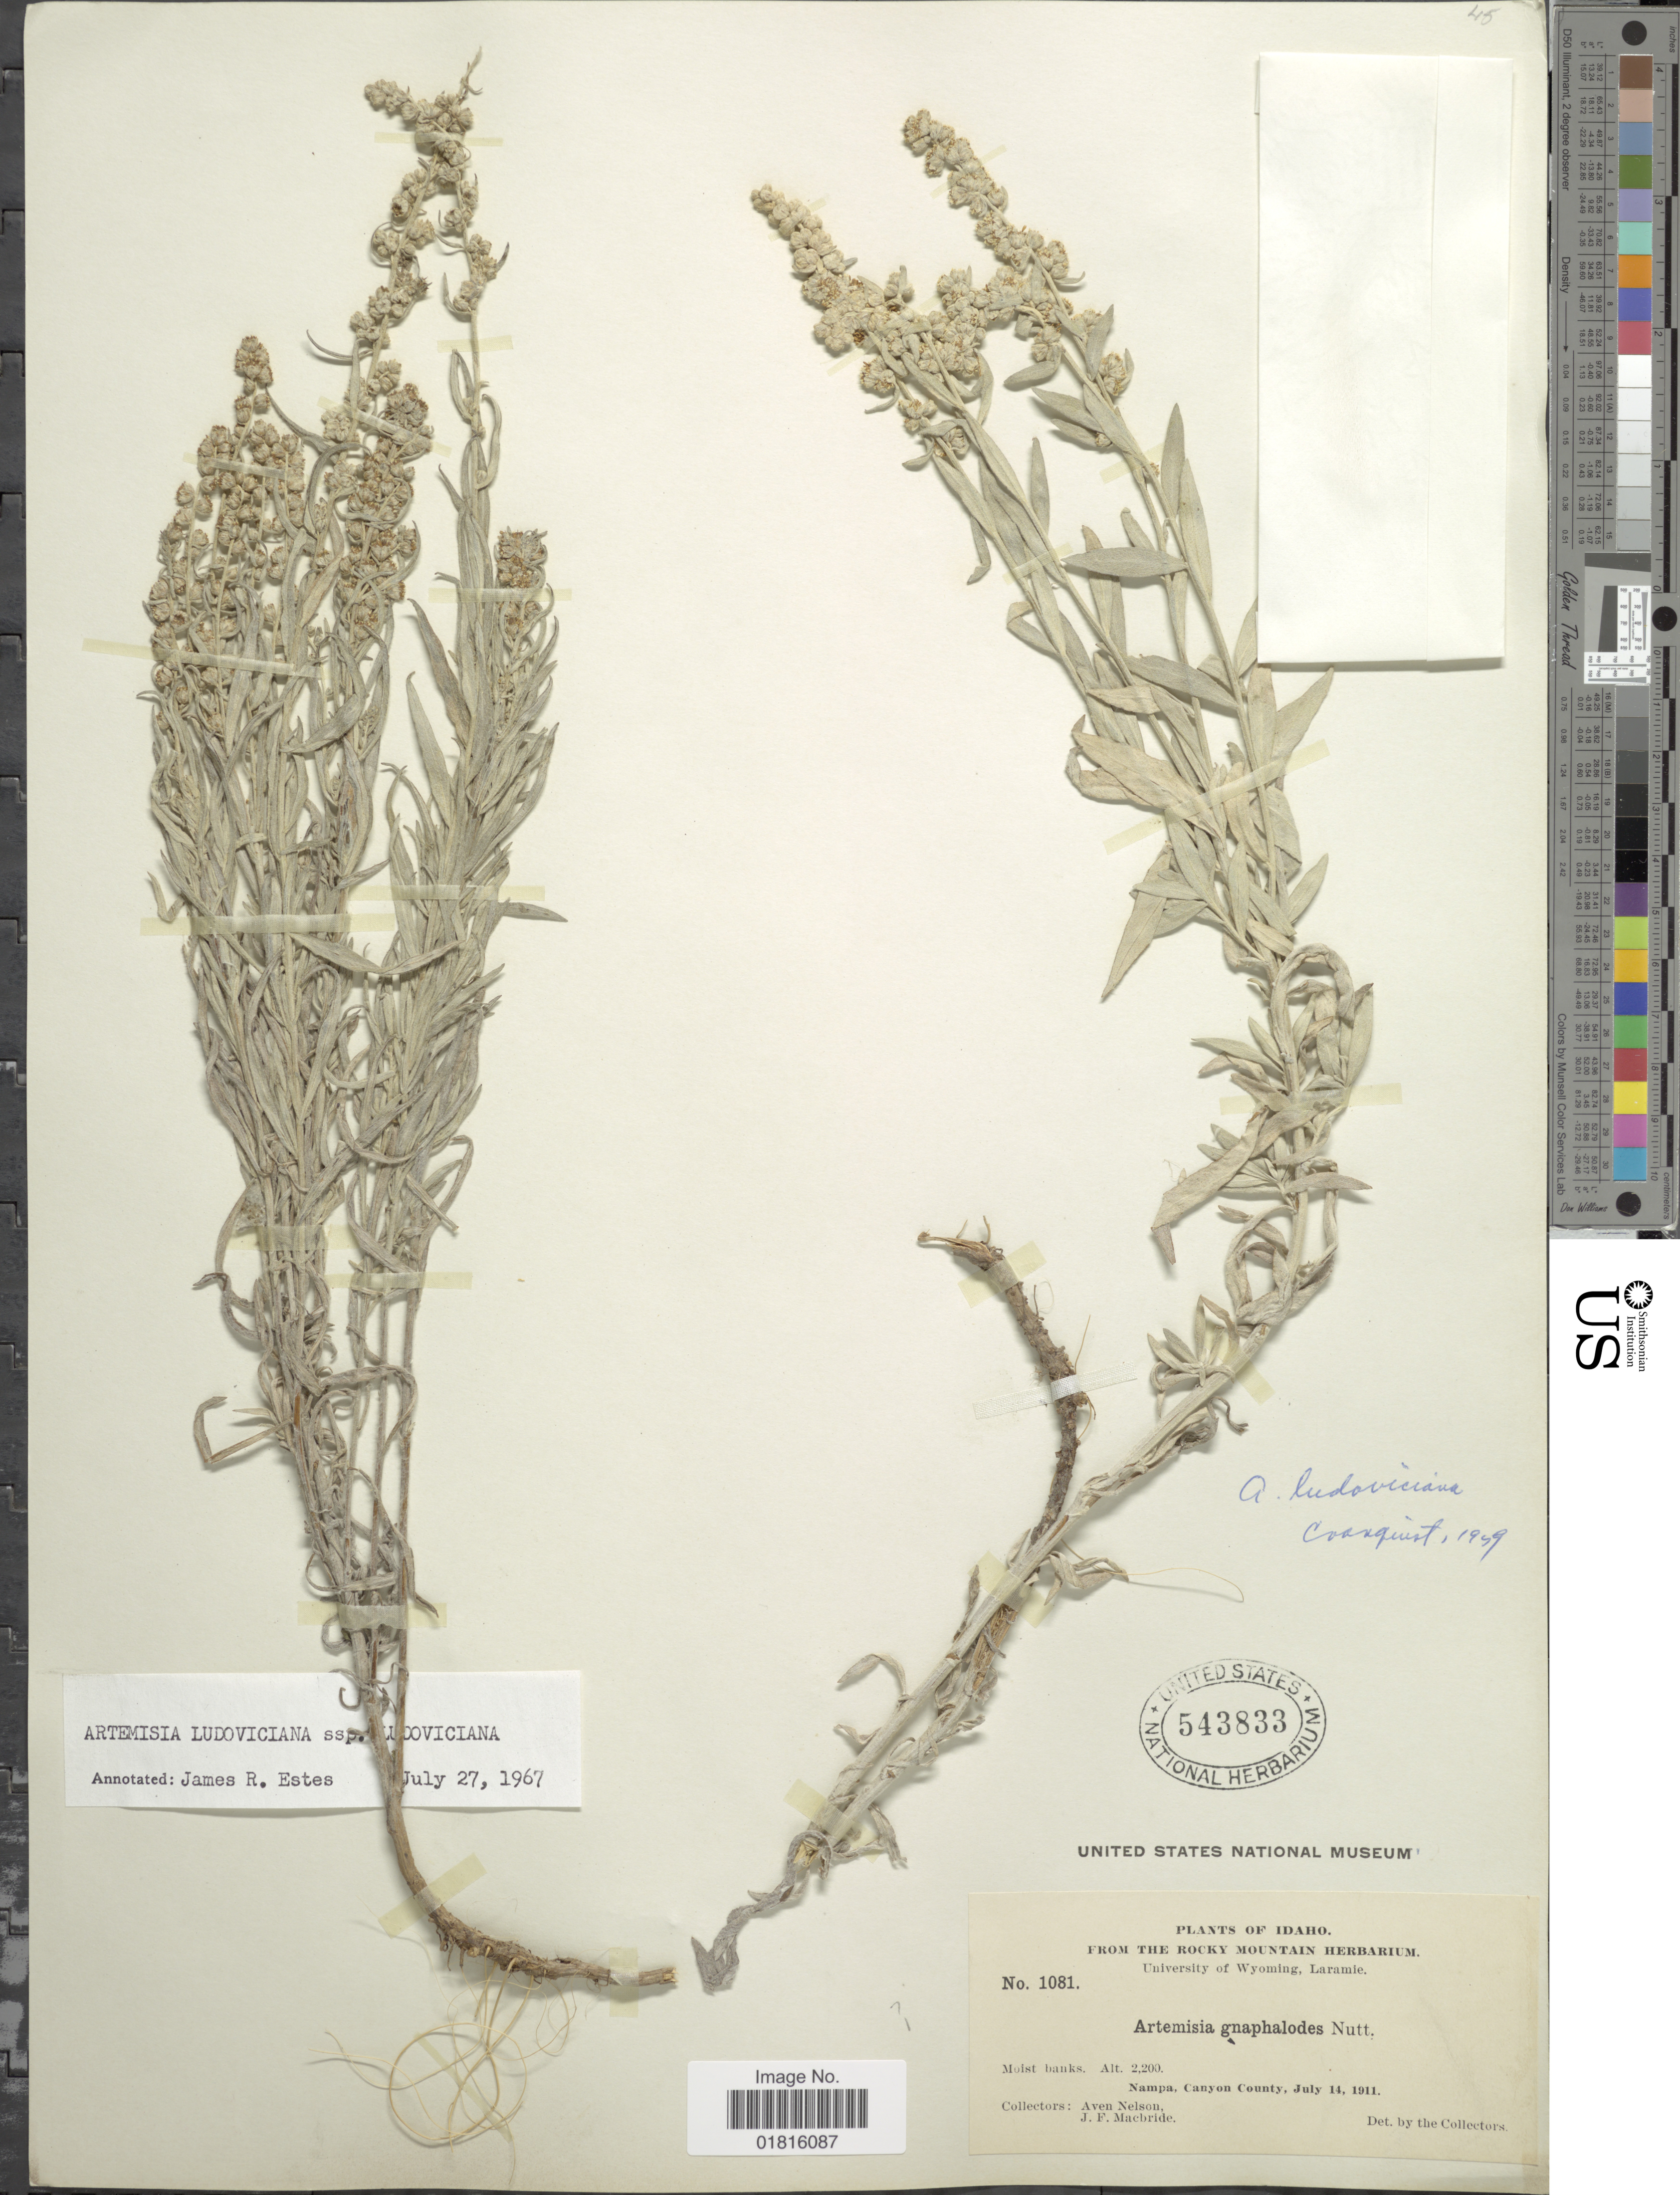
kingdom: Plantae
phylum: Tracheophyta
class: Magnoliopsida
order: Asterales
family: Asteraceae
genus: Artemisia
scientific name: Artemisia ludoviciana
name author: Nutt.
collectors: A. Nelson & J. F. Macbride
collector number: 1081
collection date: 1911-07-14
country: United States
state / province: Idaho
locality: Nampa, Canyon County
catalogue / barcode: US 543833